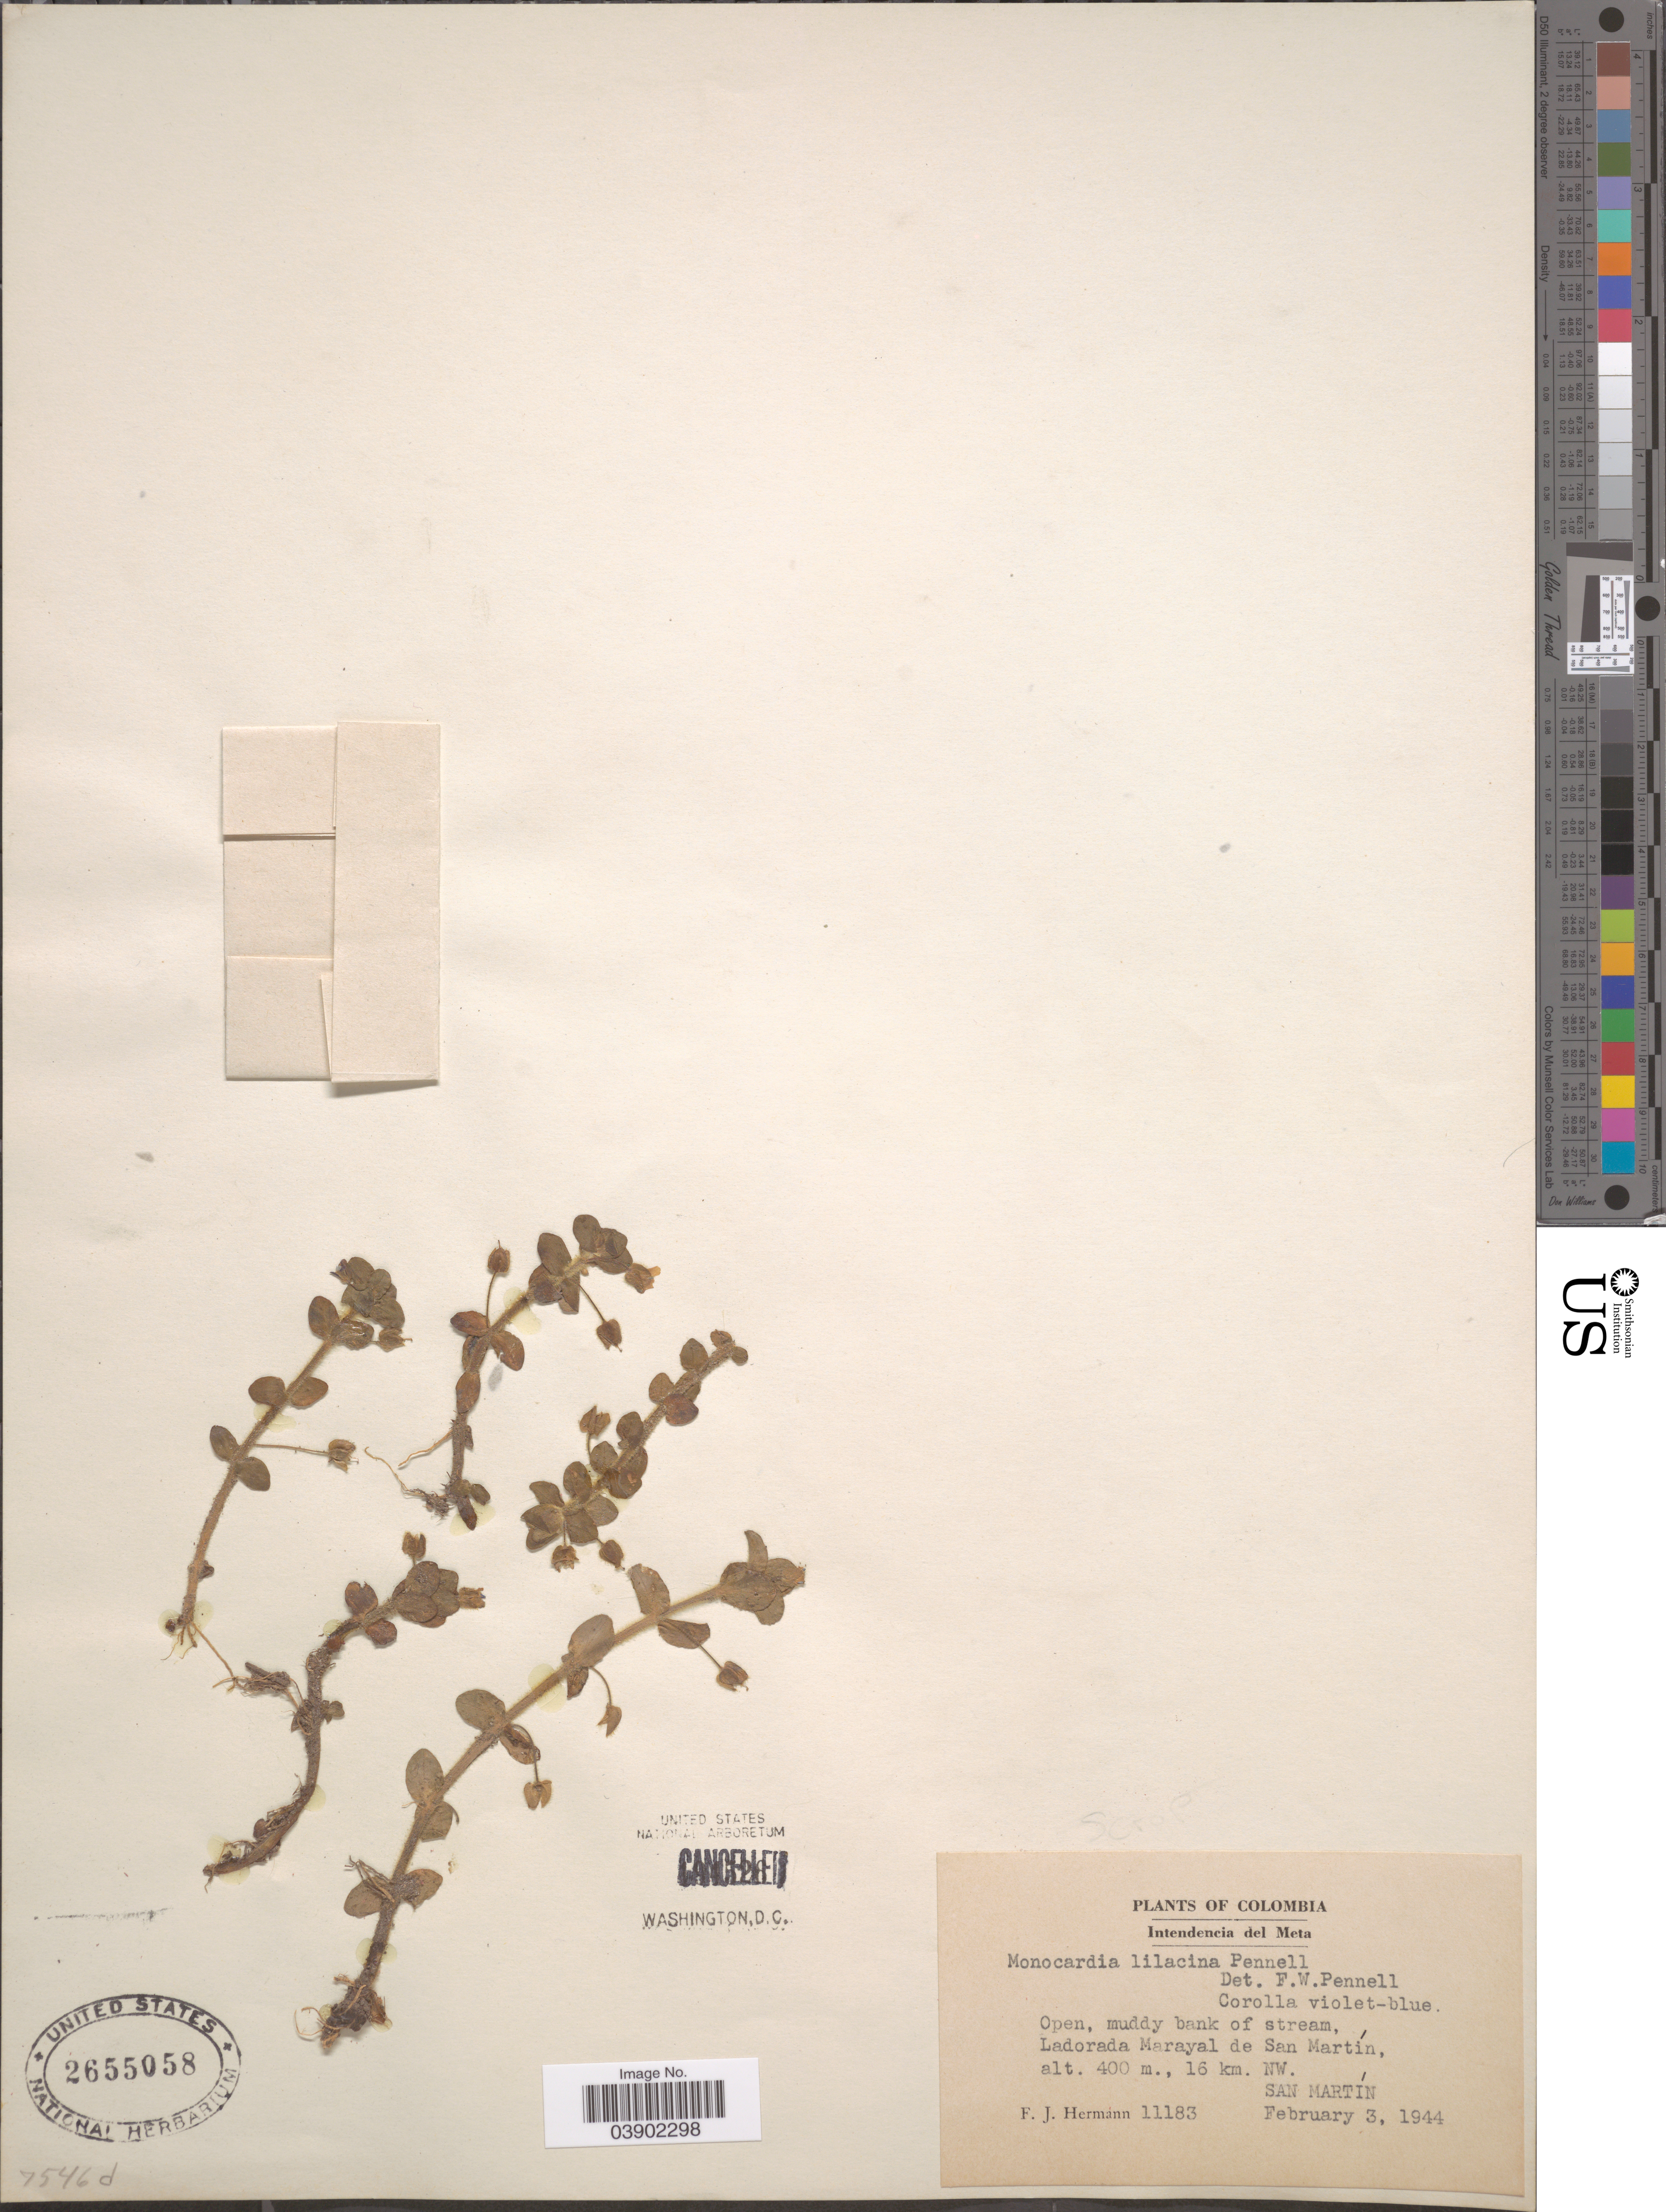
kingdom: Plantae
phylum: Tracheophyta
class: Magnoliopsida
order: Lamiales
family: Plantaginaceae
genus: Monocardia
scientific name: Monocardia lilacina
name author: Pennell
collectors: F. J. Hermann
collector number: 11183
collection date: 1944-02-03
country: Colombia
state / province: Meta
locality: Intendencia del Meta. Ladorada Marayal de San Martín, 16 km. NW. San Martín.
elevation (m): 400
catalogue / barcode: US 2655058